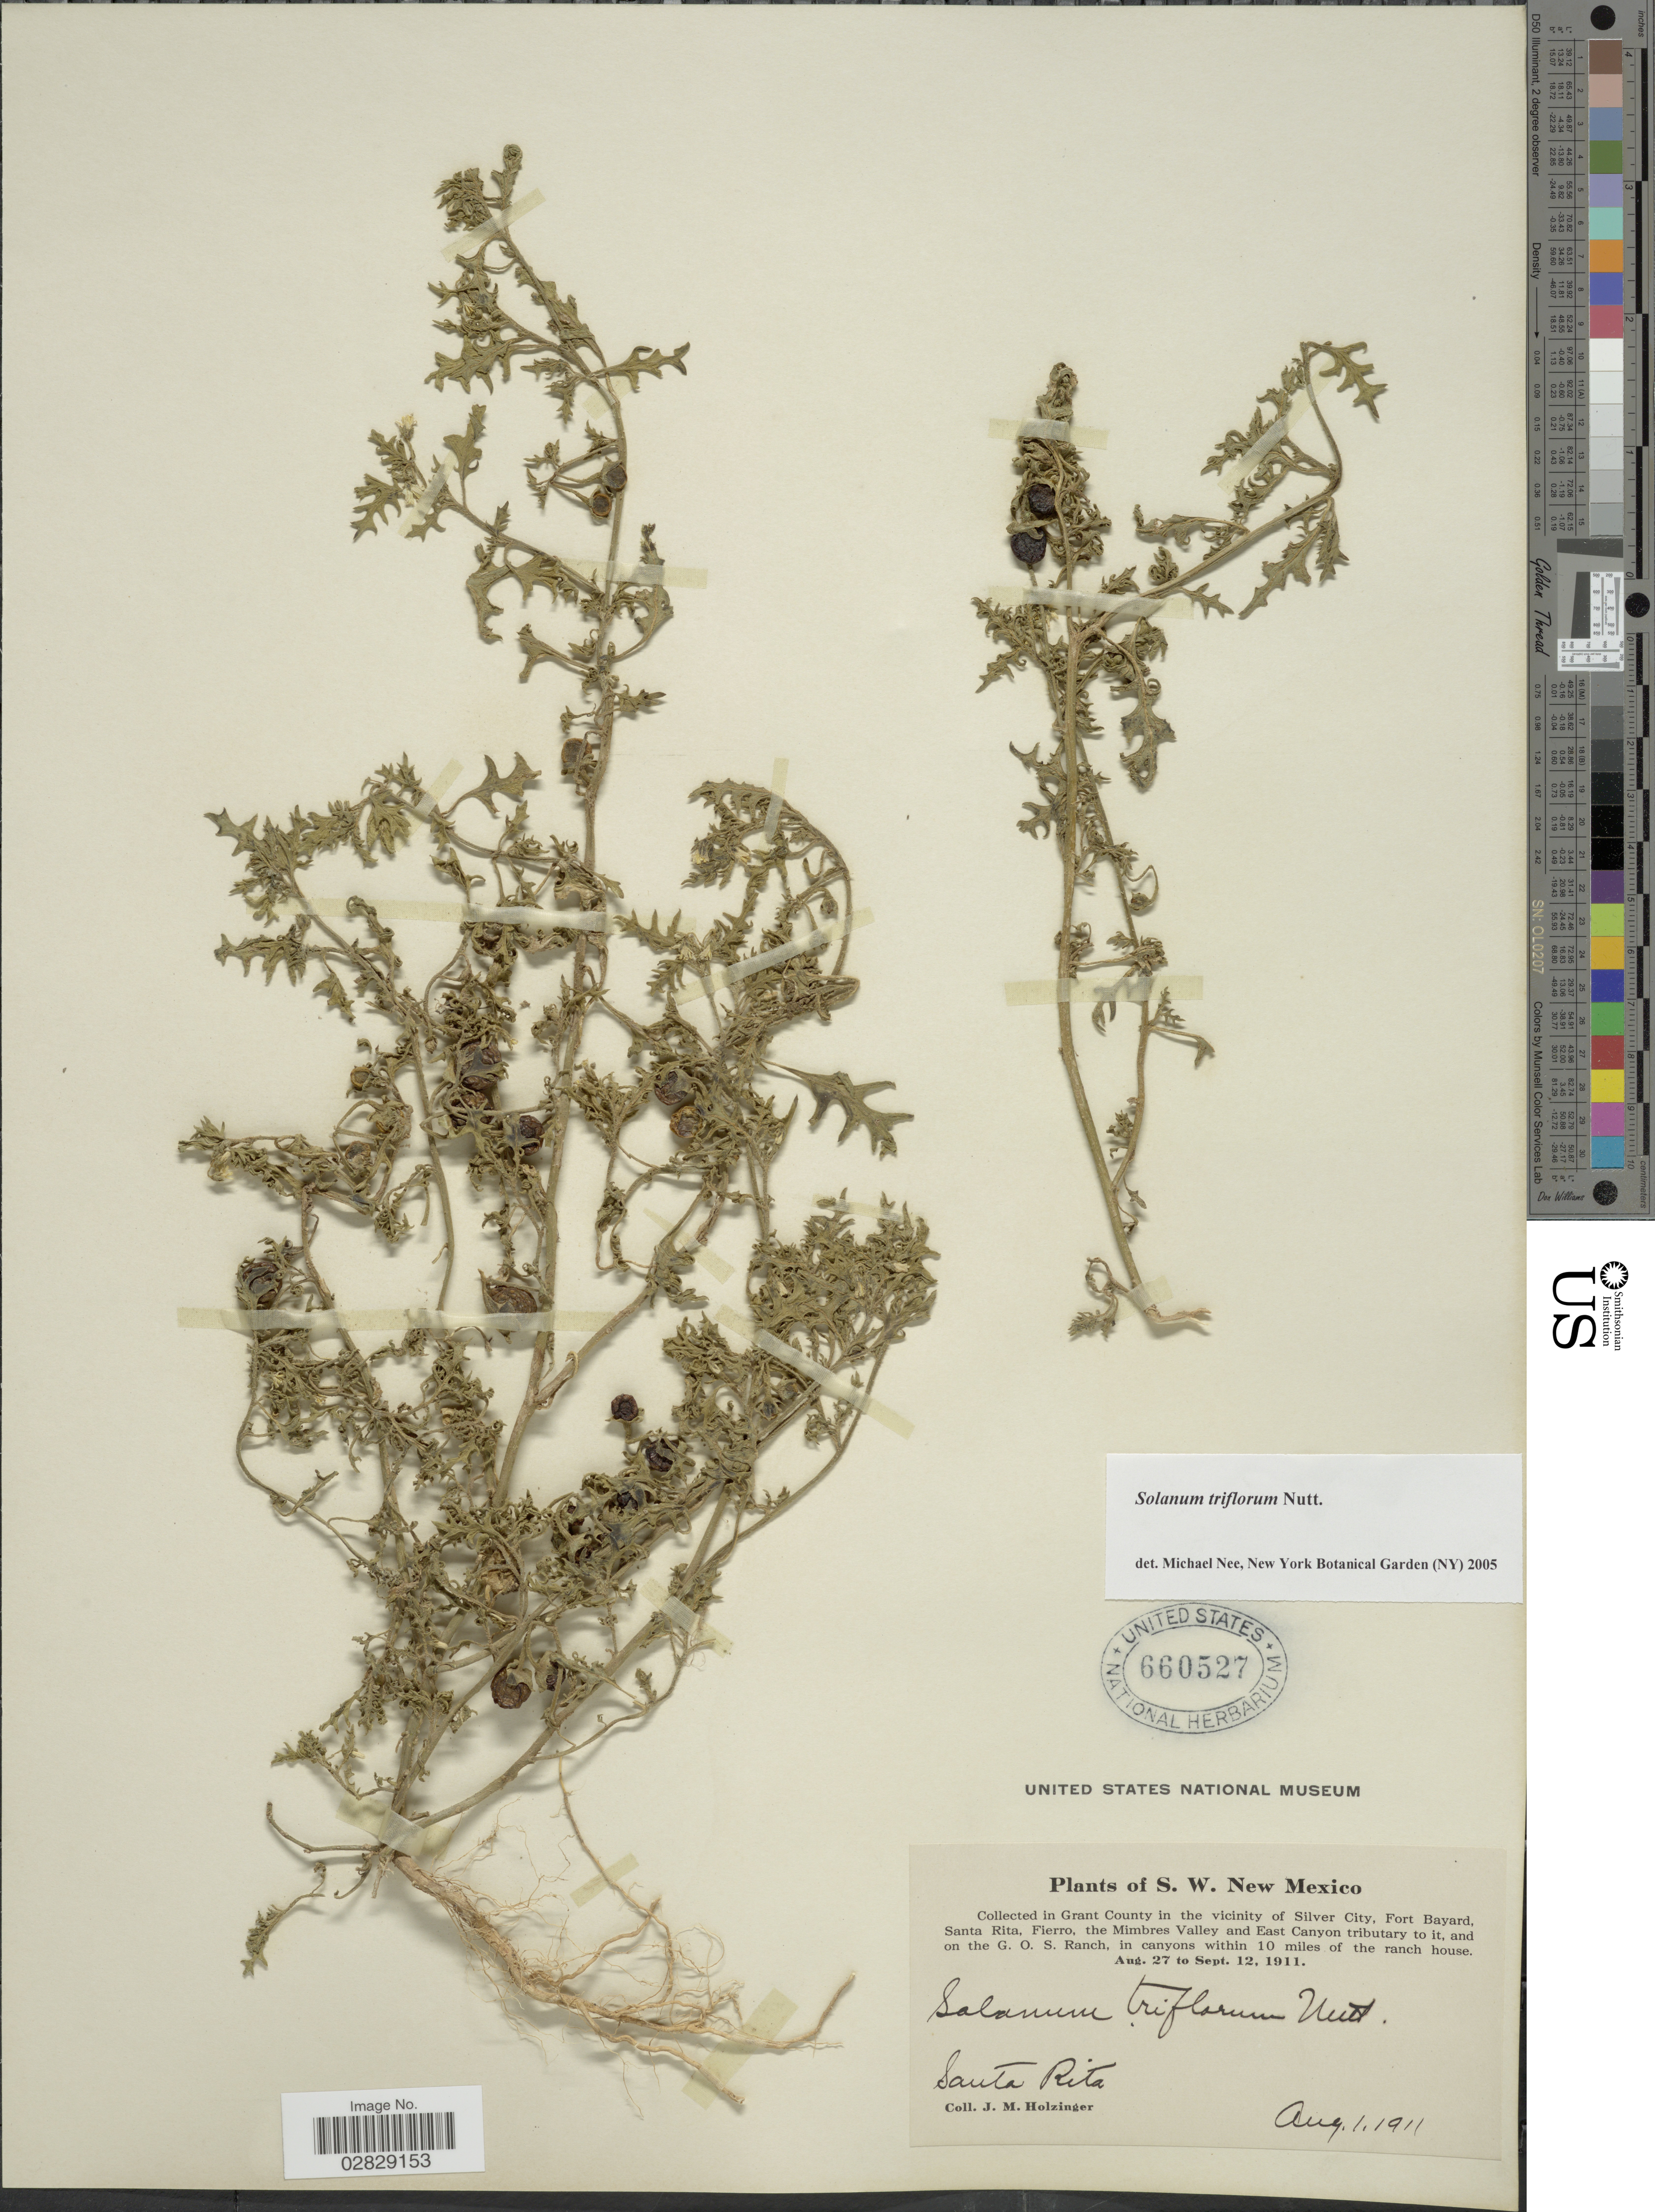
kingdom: Plantae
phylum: Tracheophyta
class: Magnoliopsida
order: Solanales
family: Solanaceae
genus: Solanum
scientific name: Solanum triflorum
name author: Nutt.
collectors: J. M. Holzinger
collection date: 1911-08-01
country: United States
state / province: New Mexico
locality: S.W. New Mexico. In Grant County in the vicinity of Silver City, Fort Bayard, Santa Rita, Fierro, the Mimbres Valley and East Canyon tributary to it, and on the G.O.S. Ranch, in canyons within 10 miles of the ranch house. Santa Rita.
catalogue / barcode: US 660527